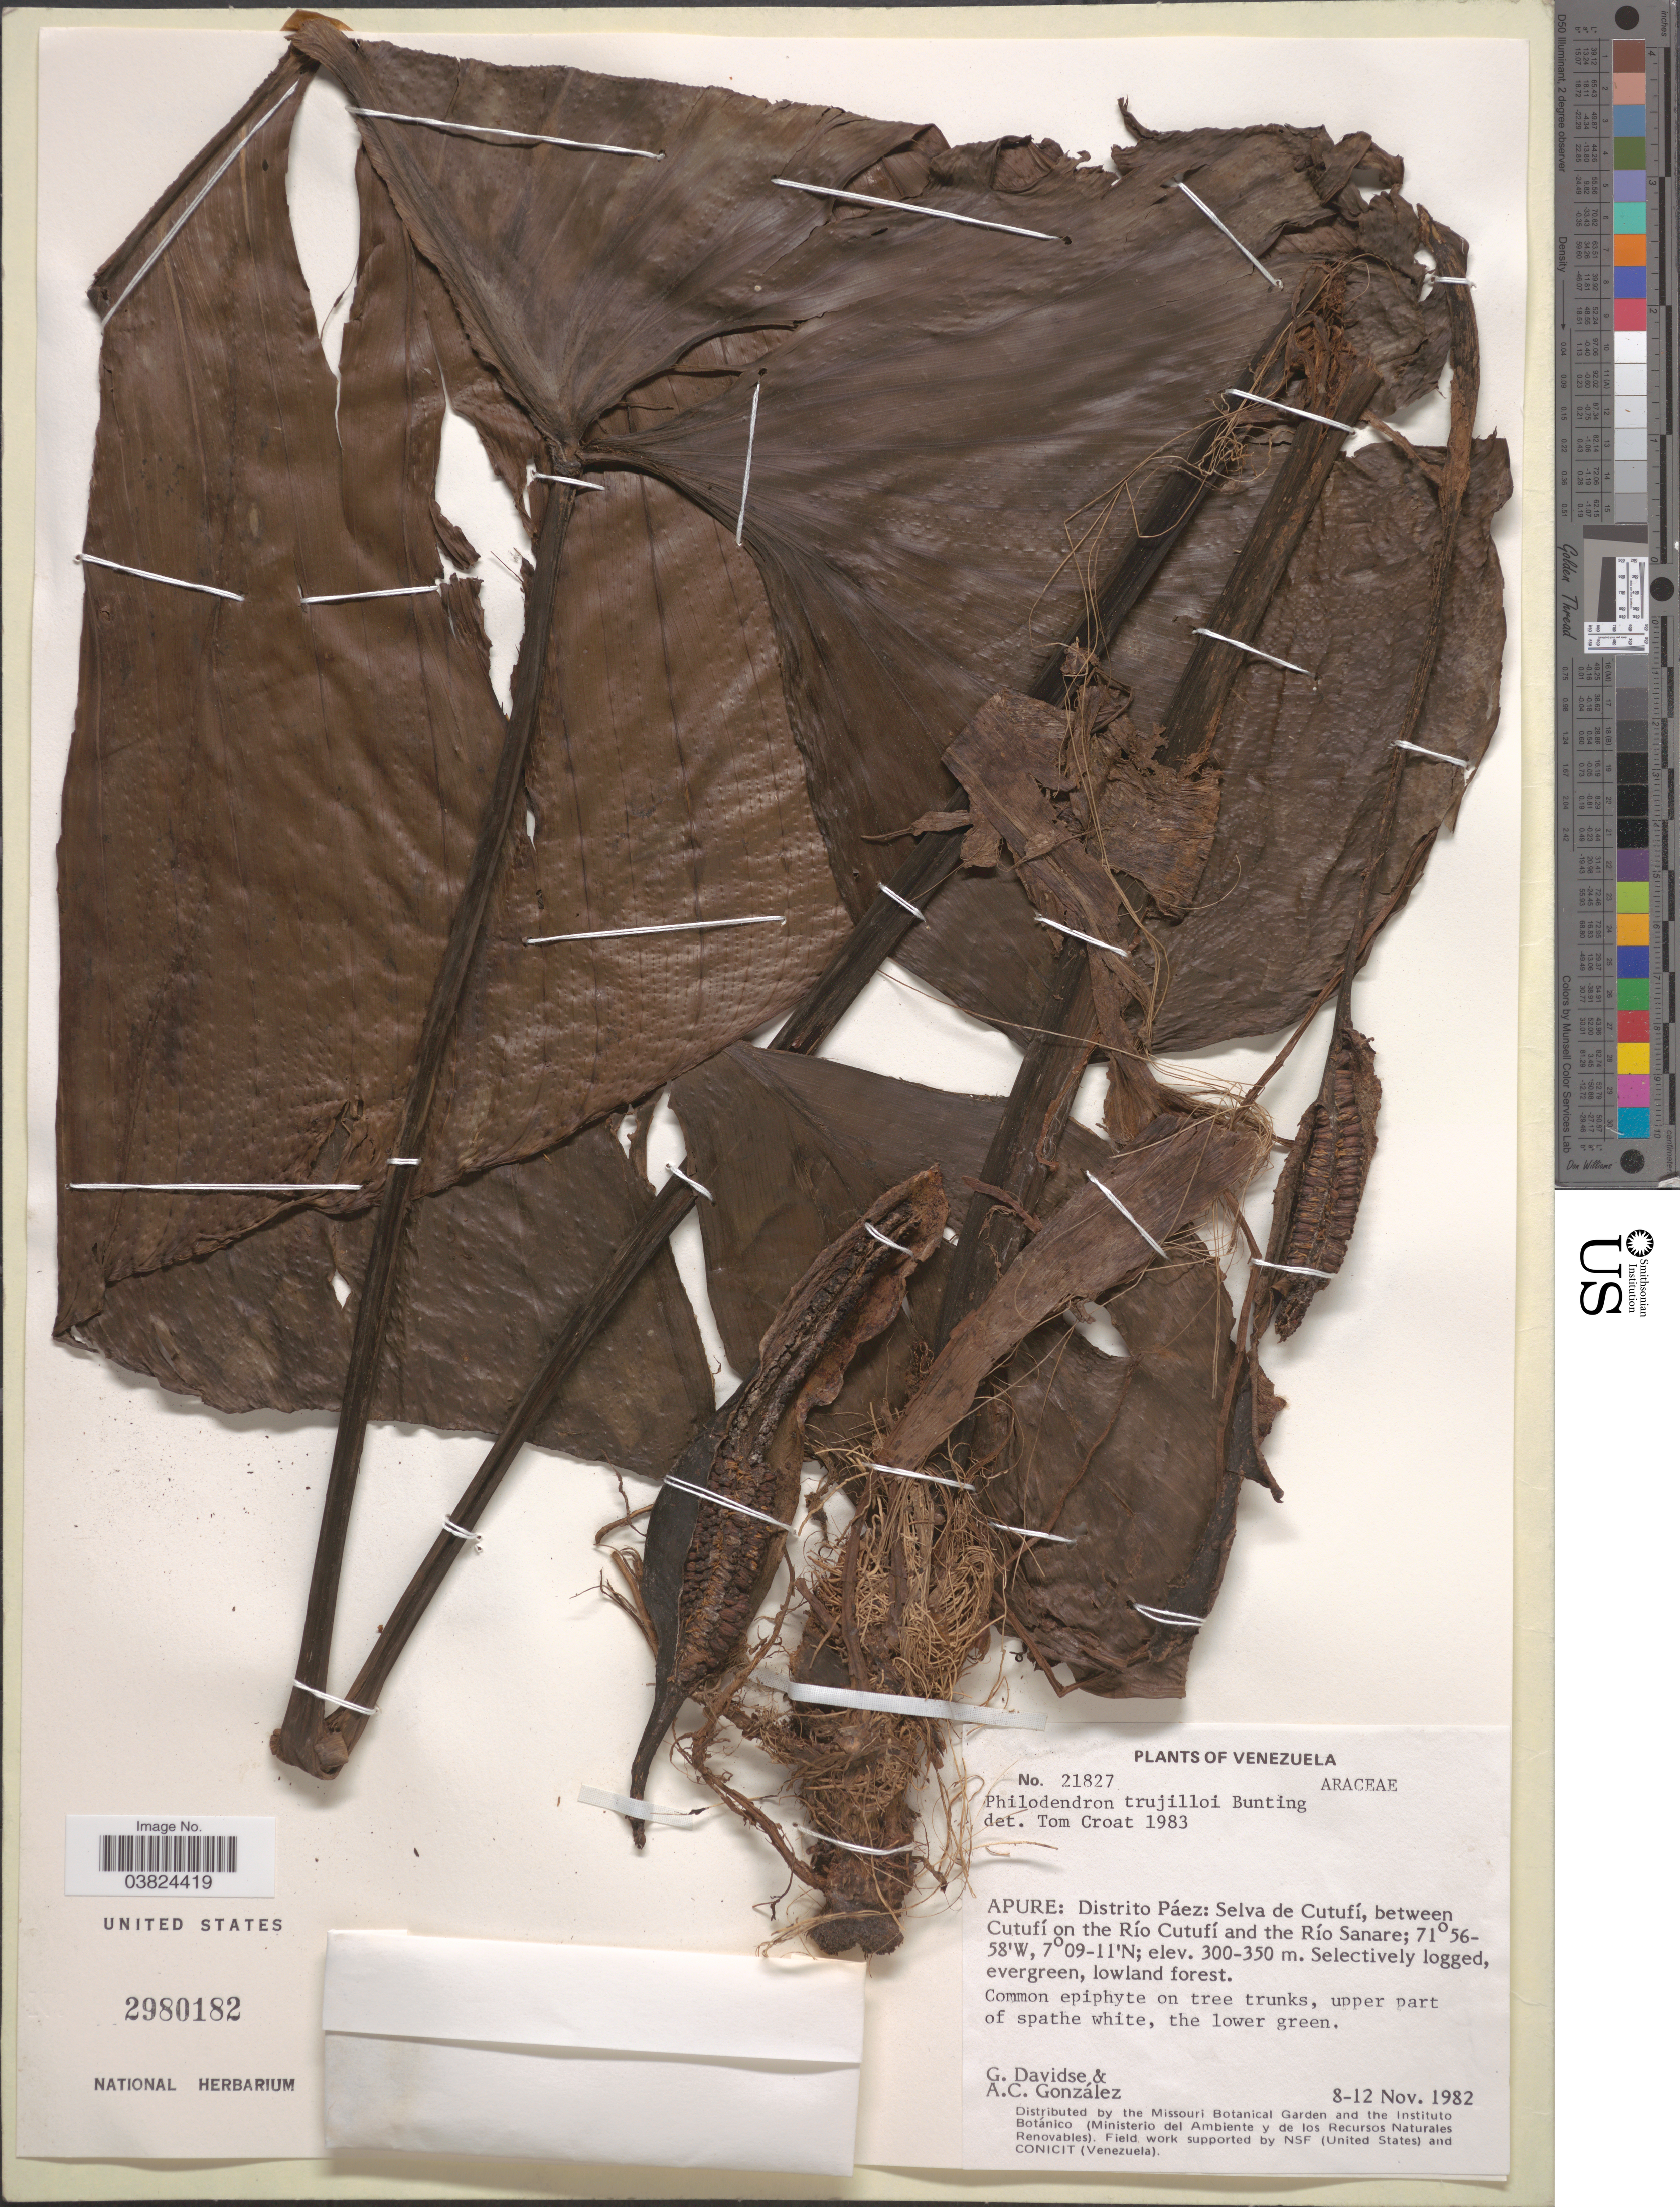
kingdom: Plantae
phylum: Tracheophyta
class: Liliopsida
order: Alismatales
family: Araceae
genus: Philodendron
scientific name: Philodendron trujilloi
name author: G.S. Bunting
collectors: G. Davidse & A. C. González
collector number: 21827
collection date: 1982-11-08/1982-11-12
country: Venezuela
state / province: Apure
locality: Distrito Páez: Selva de Cutufí, between Cutufí on the Río Cutufí and the Río Sanare.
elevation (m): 300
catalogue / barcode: US 2980182